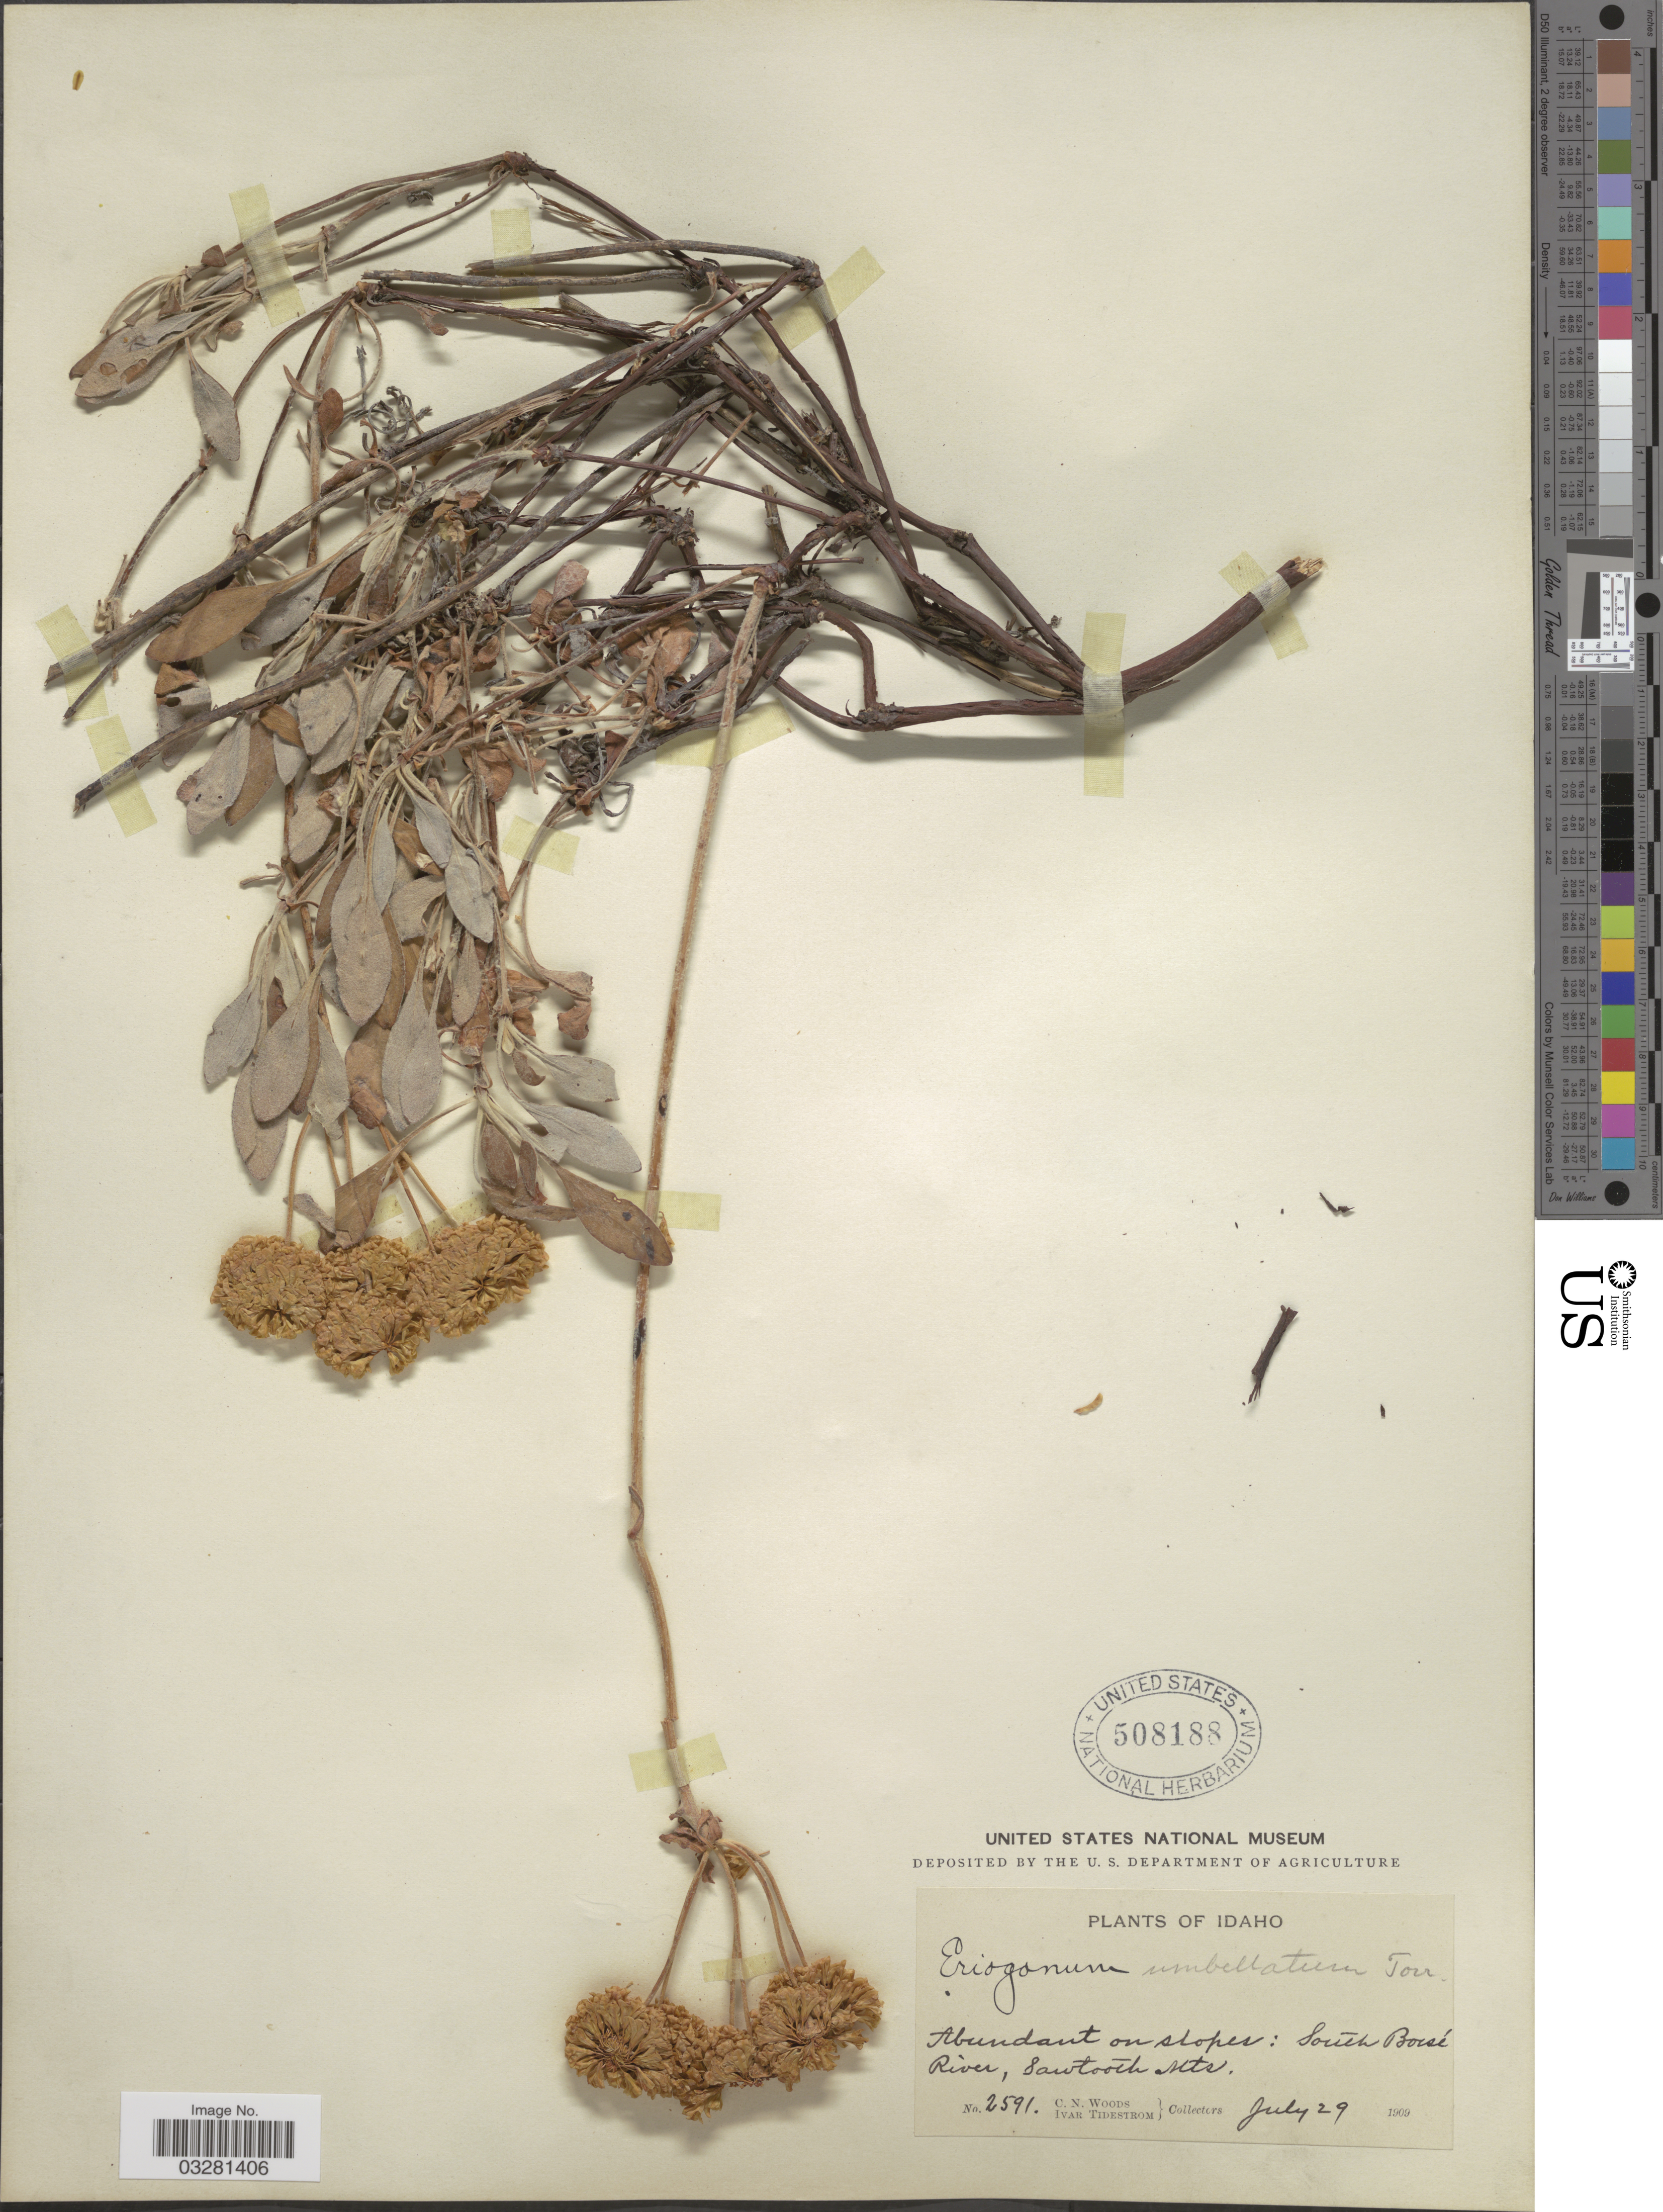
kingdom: Plantae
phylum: Tracheophyta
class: Magnoliopsida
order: Caryophyllales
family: Polygonaceae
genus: Eriogonum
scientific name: Eriogonum umbellatum var. umbellatum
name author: Torr.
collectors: C. Woods & I. F. Tidestrom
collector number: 2591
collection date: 1909-07-29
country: United States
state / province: Idaho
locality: South Boise River, Sawtooth Mts.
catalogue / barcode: US 508188